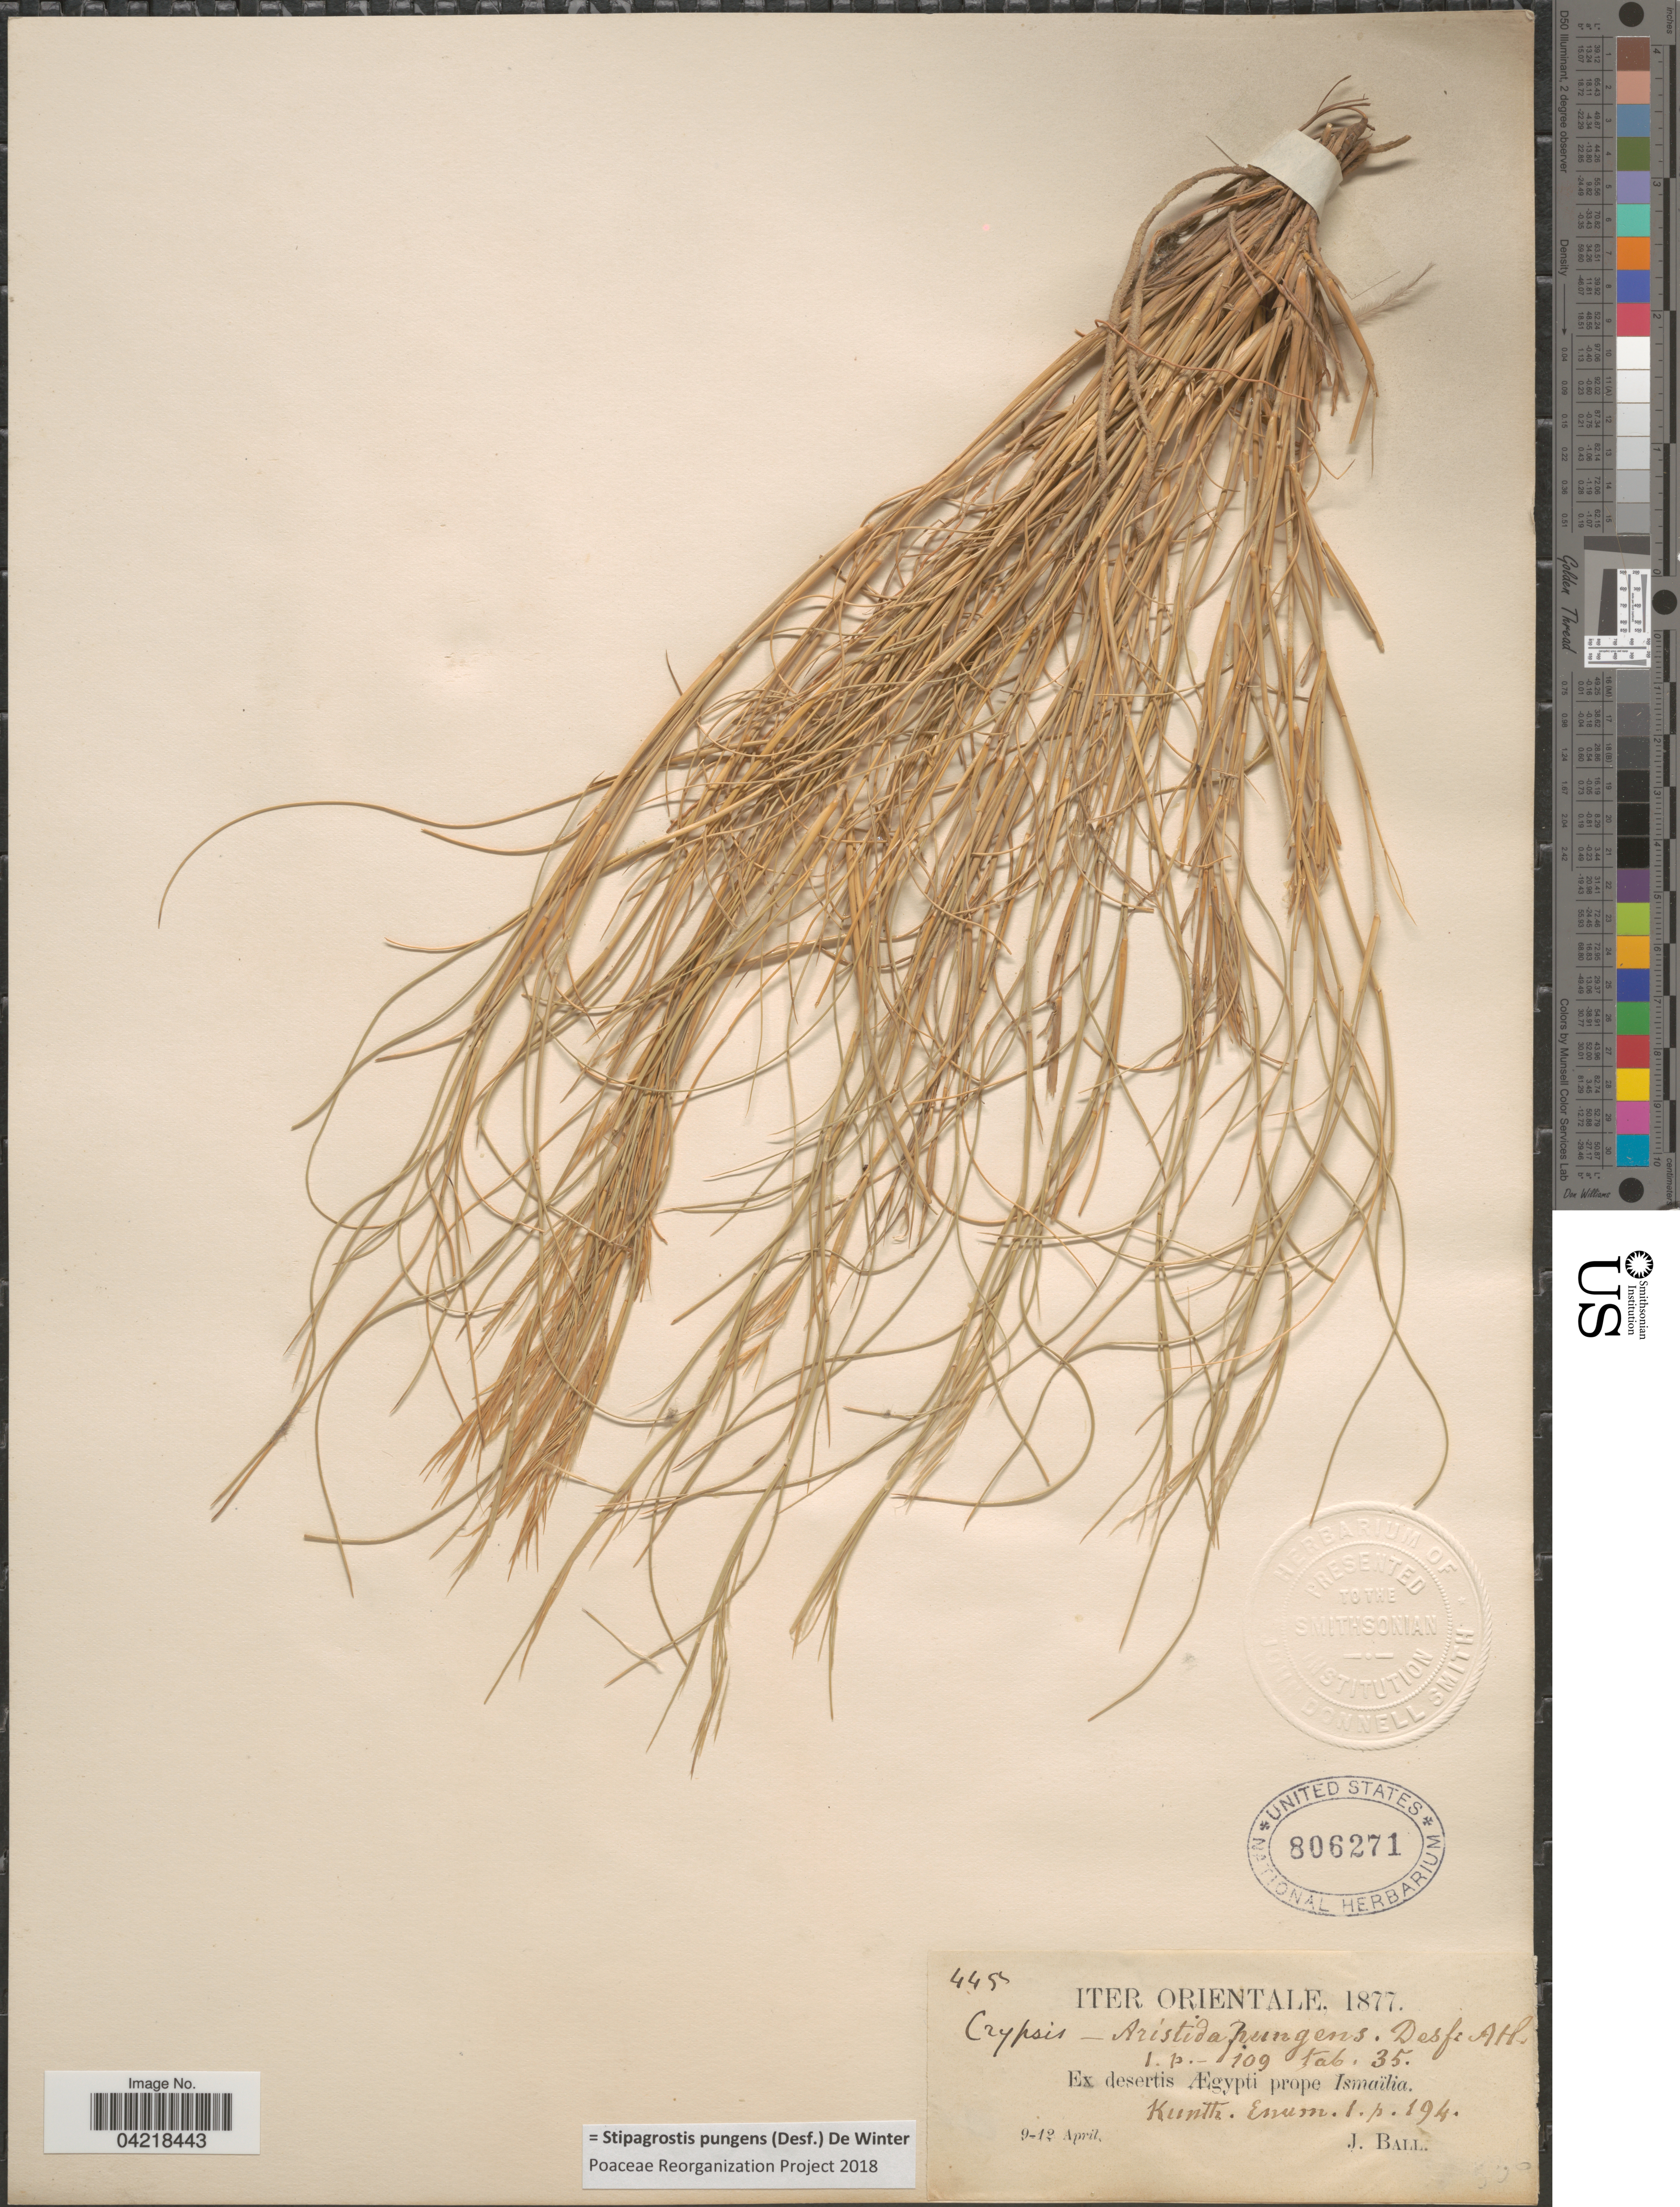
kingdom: Plantae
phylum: Tracheophyta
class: Liliopsida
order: Poales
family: Poaceae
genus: Stipagrostis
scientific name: Stipagrostis pungens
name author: (Desf.) De Winter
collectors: J. Ball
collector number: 445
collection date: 1877-04-09/1877-04-12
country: Egypt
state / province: Al Isma'iliyah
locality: Iter Orientale, 1877. Ex desertis Ægypti prope Ismaïlia.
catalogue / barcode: US 806271